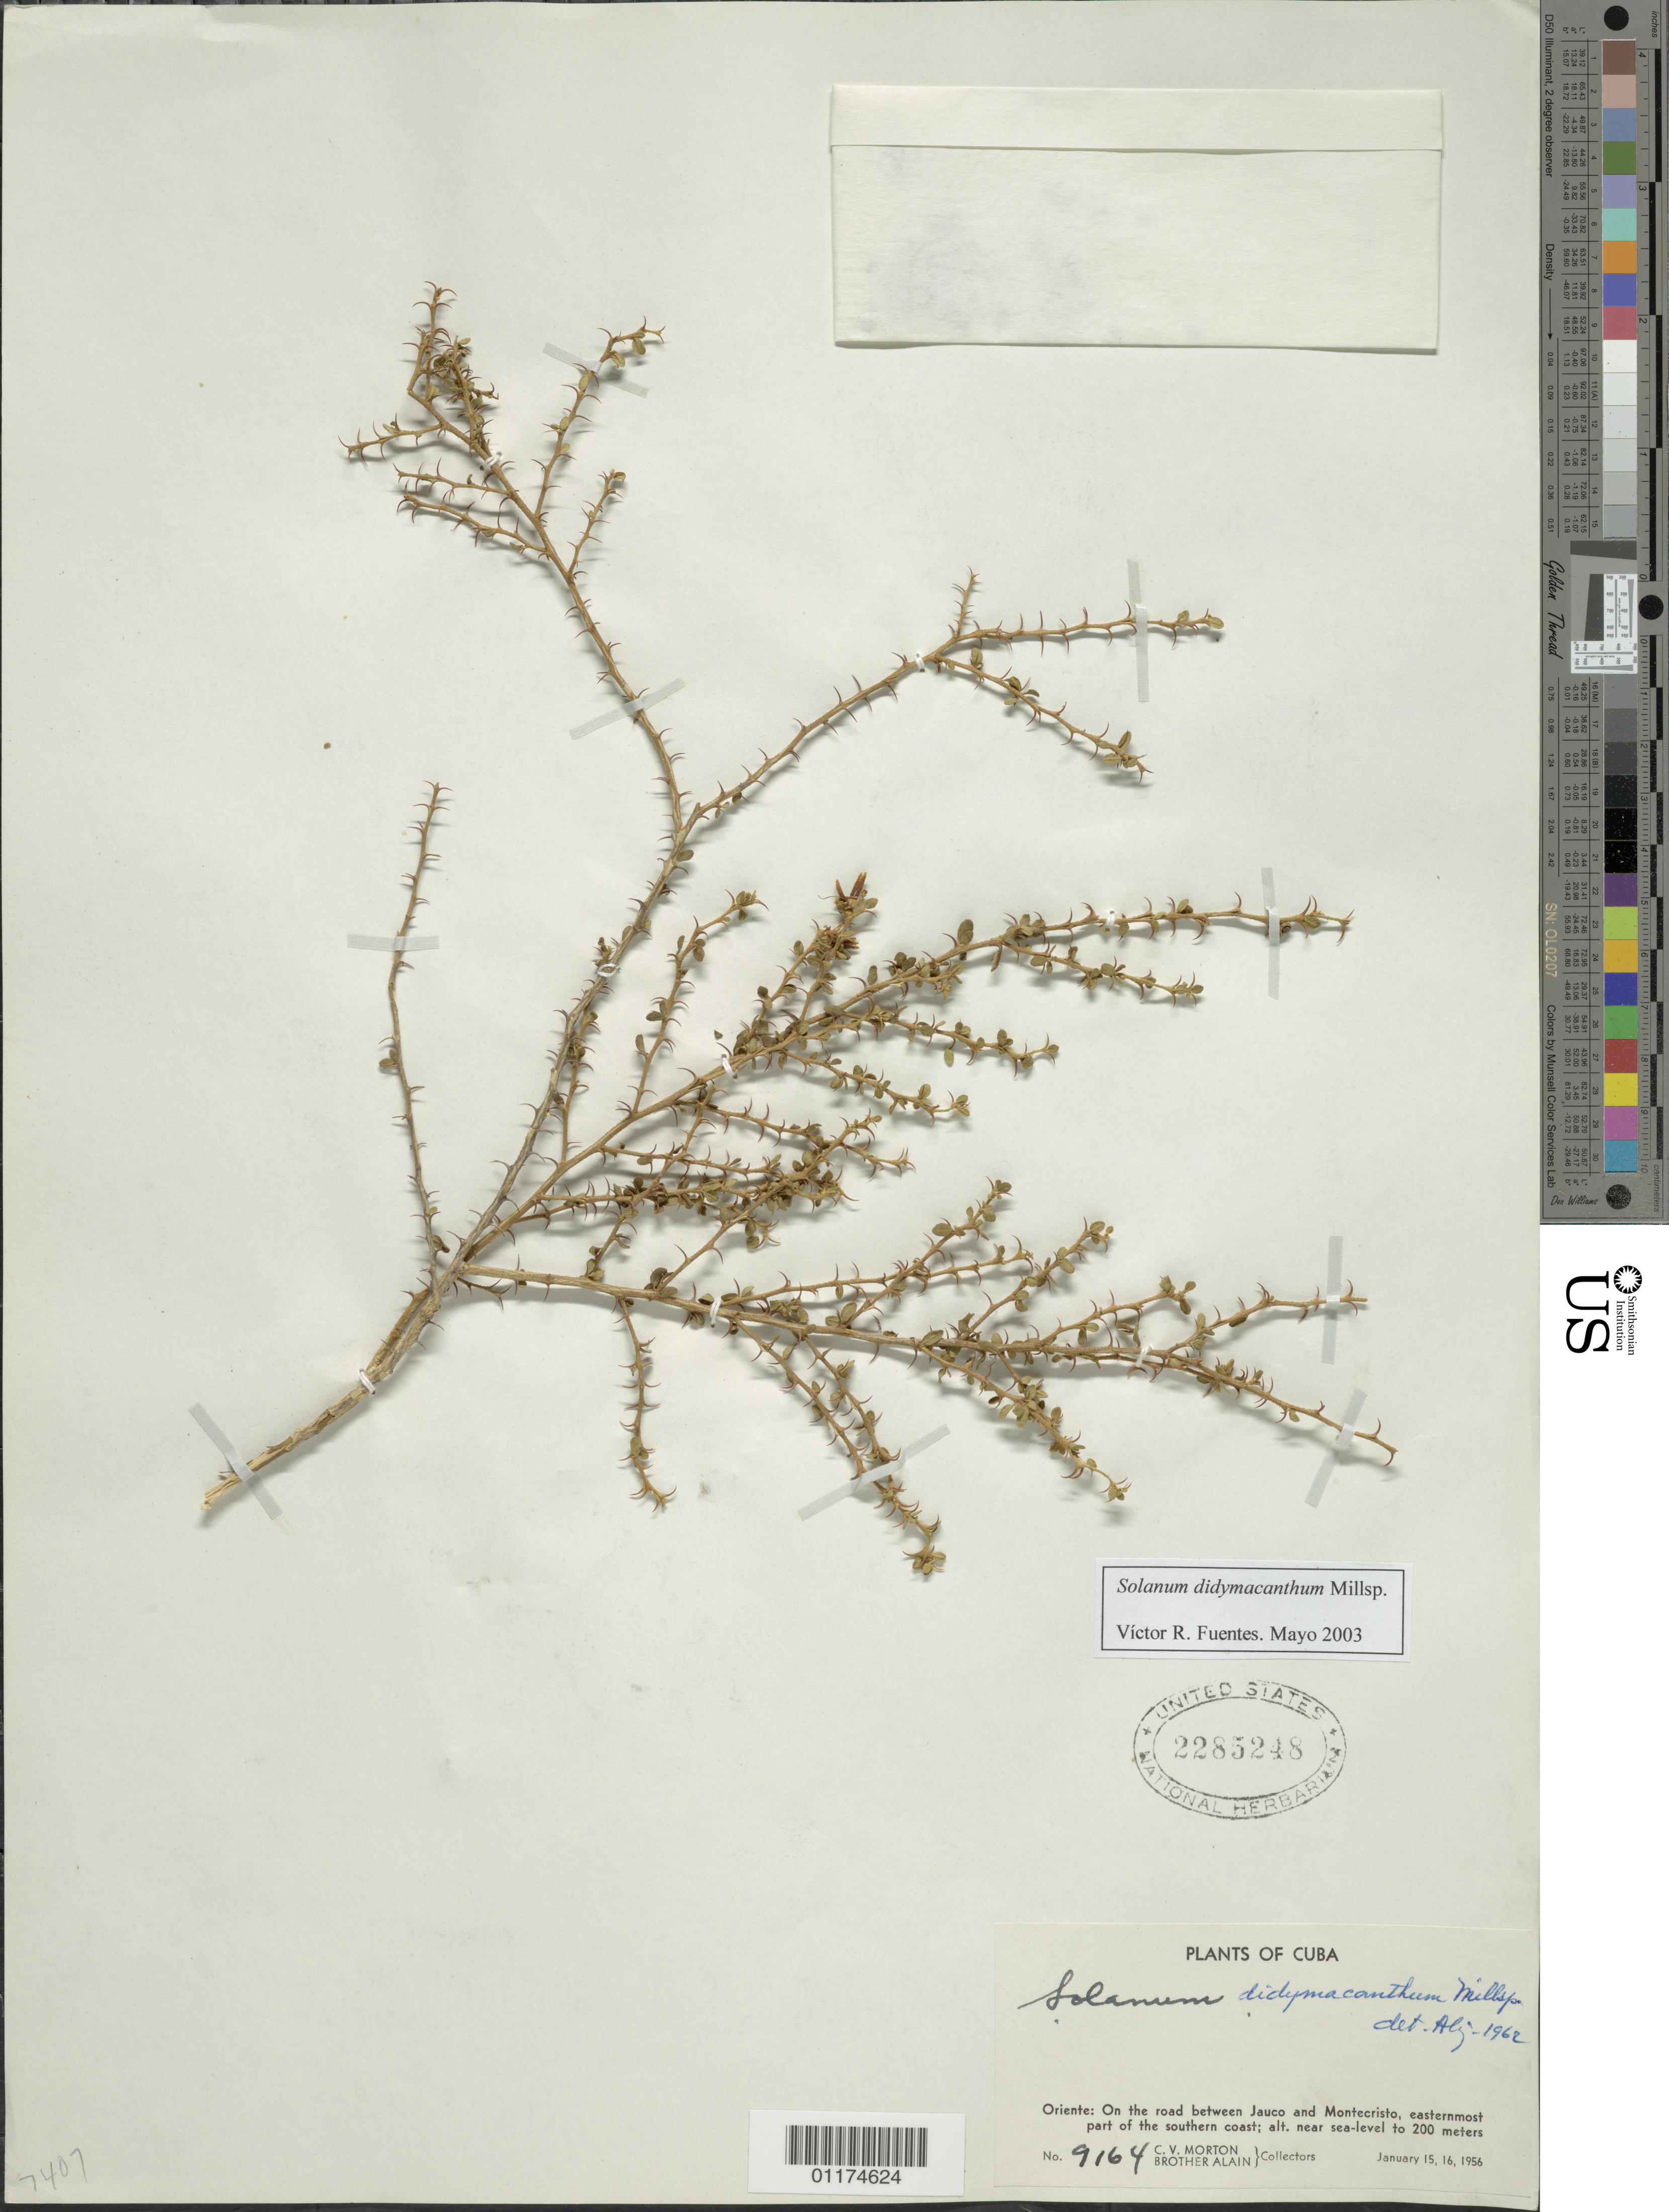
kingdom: Plantae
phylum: Tracheophyta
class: Magnoliopsida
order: Solanales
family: Solanaceae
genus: Solanum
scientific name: Solanum didymacanthum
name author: Millsp.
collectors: A. H. Liogier & A. H. Liogier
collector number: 9164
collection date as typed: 15 Jan 1956 and 16 Jan 1956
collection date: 1956-01-15,1956-01-16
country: Cuba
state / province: Oriente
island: Cuba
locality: On the road between Jauco and Montecristo, eastermost part of the southern coast;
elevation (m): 0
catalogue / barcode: US 2285248